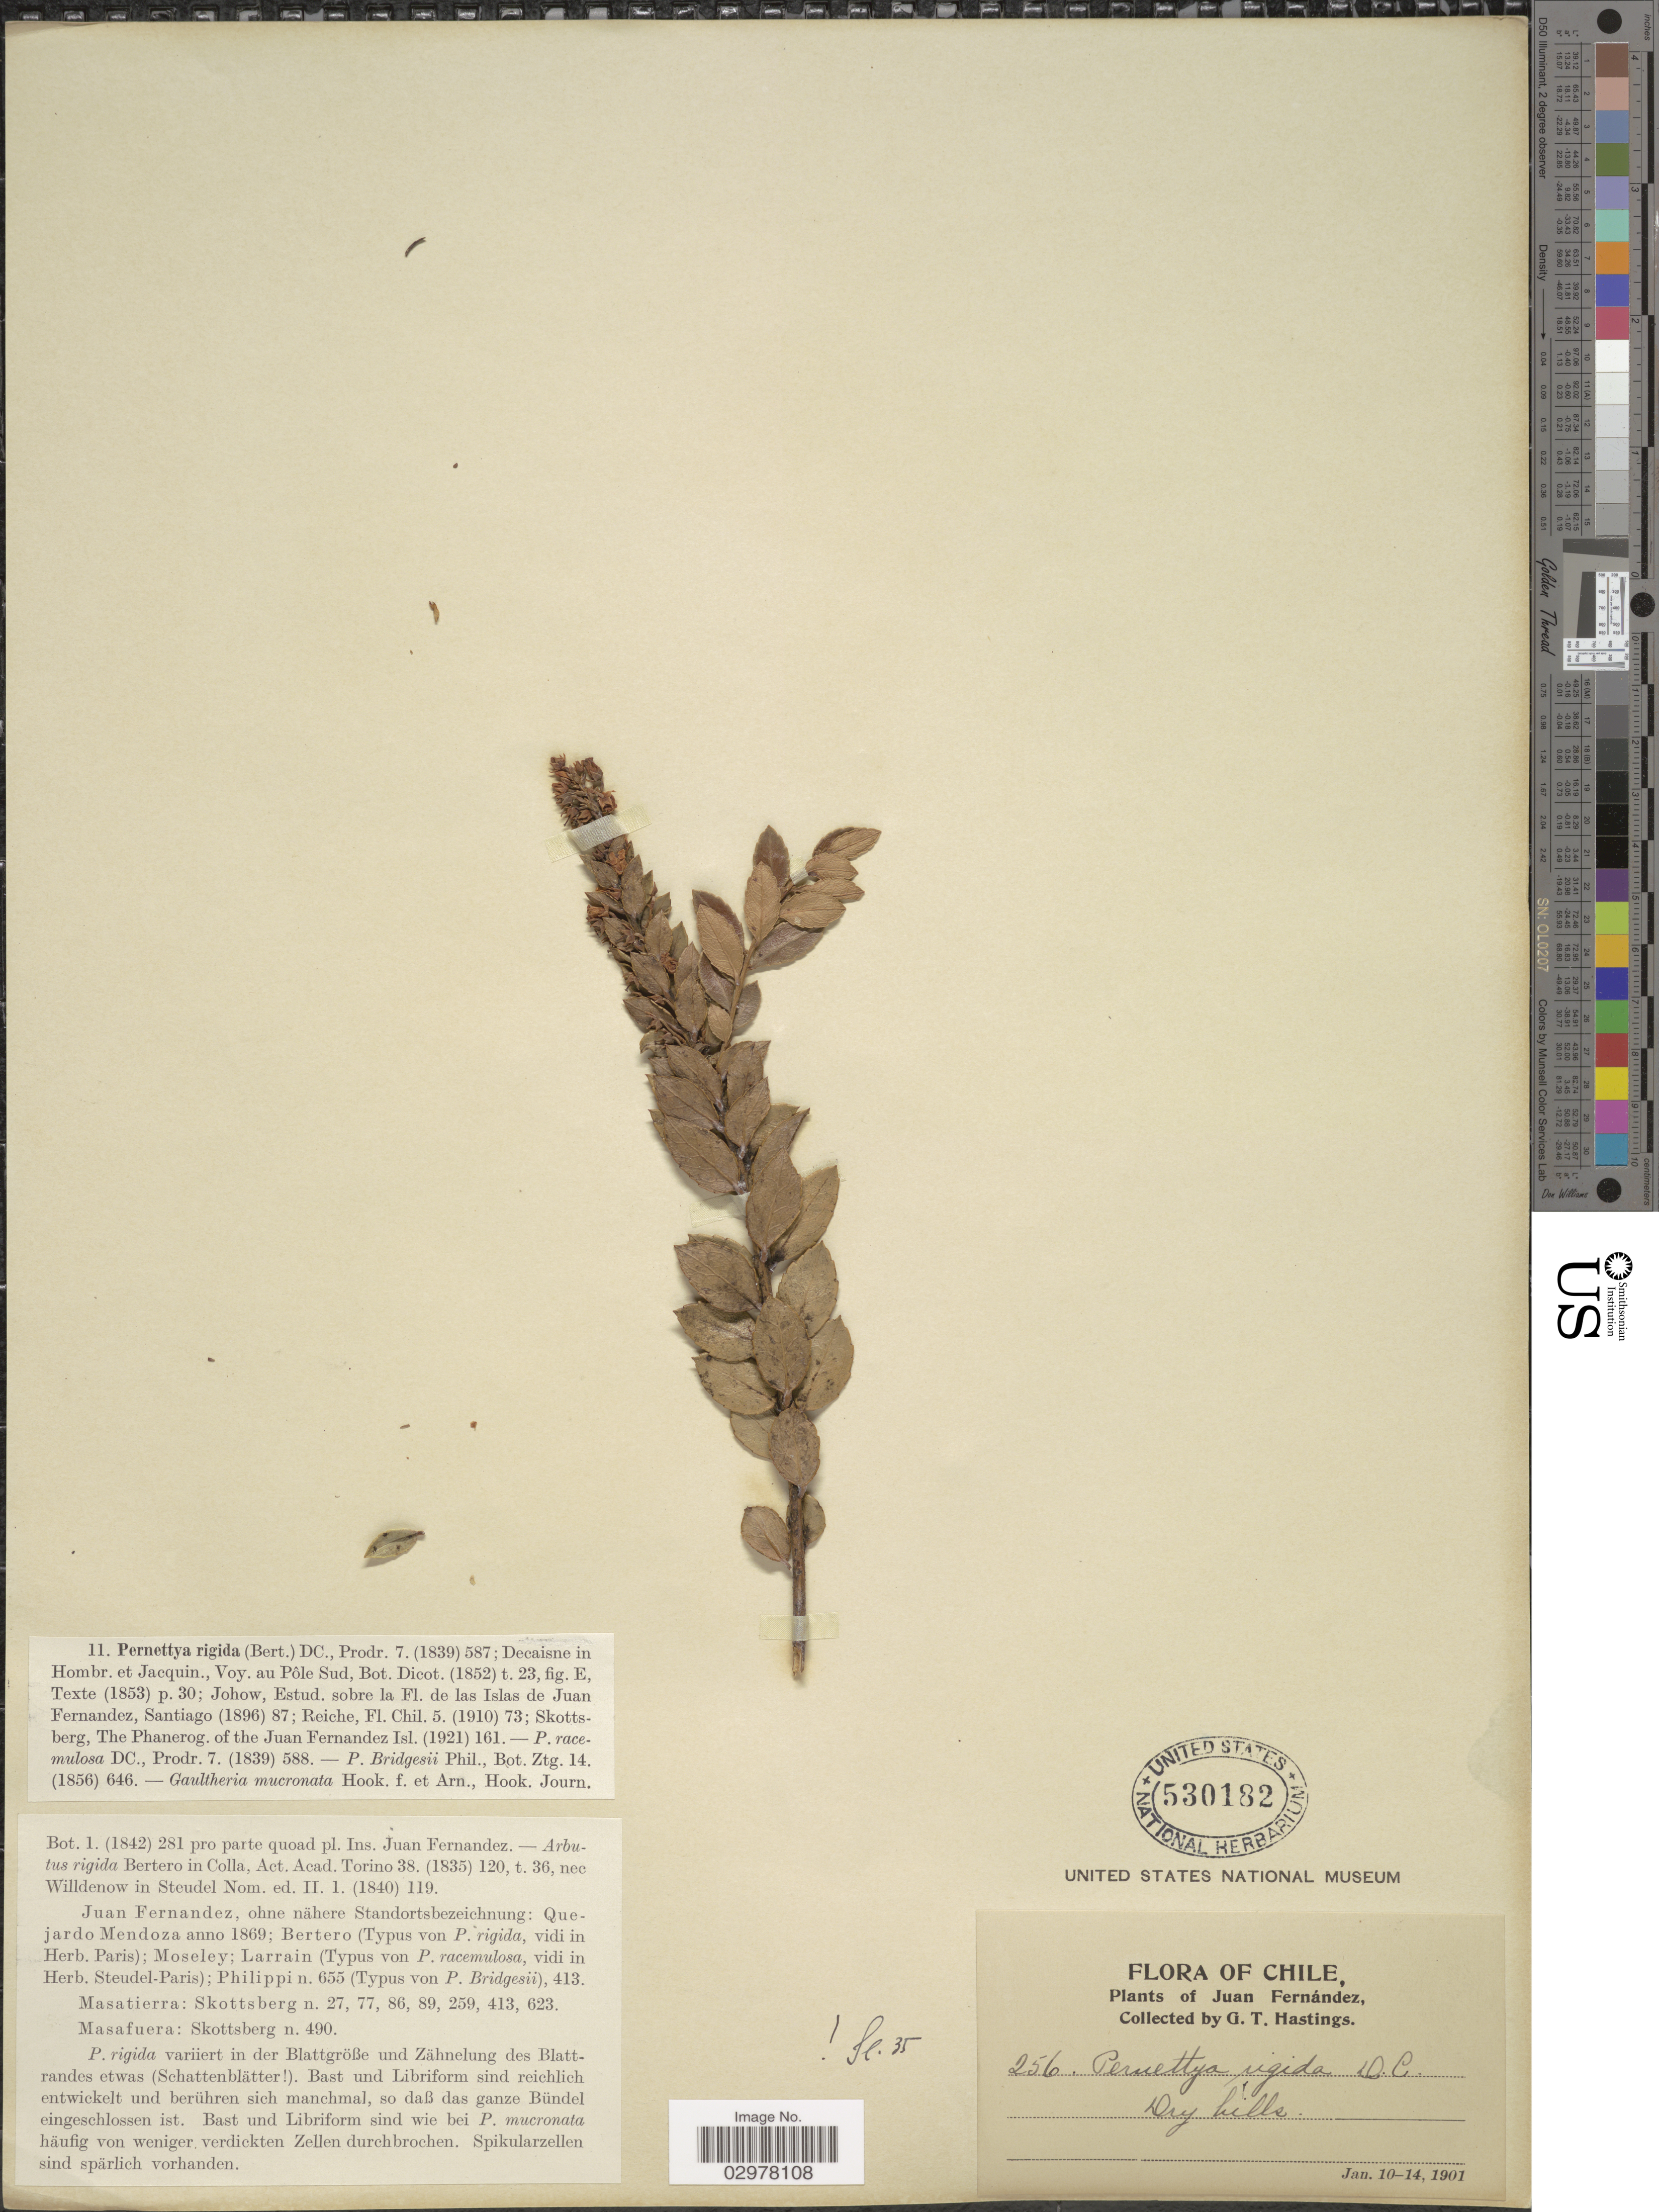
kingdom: Plantae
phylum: Tracheophyta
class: Magnoliopsida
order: Ericales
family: Ericaceae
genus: Pernettya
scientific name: Pernettya rigida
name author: (Bertero ex Colla) DC.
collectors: G. Hastings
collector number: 256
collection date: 1901-01-10/1901-01-14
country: Chile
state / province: Valparaíso (V)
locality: Juan Fernández.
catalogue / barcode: US 530182